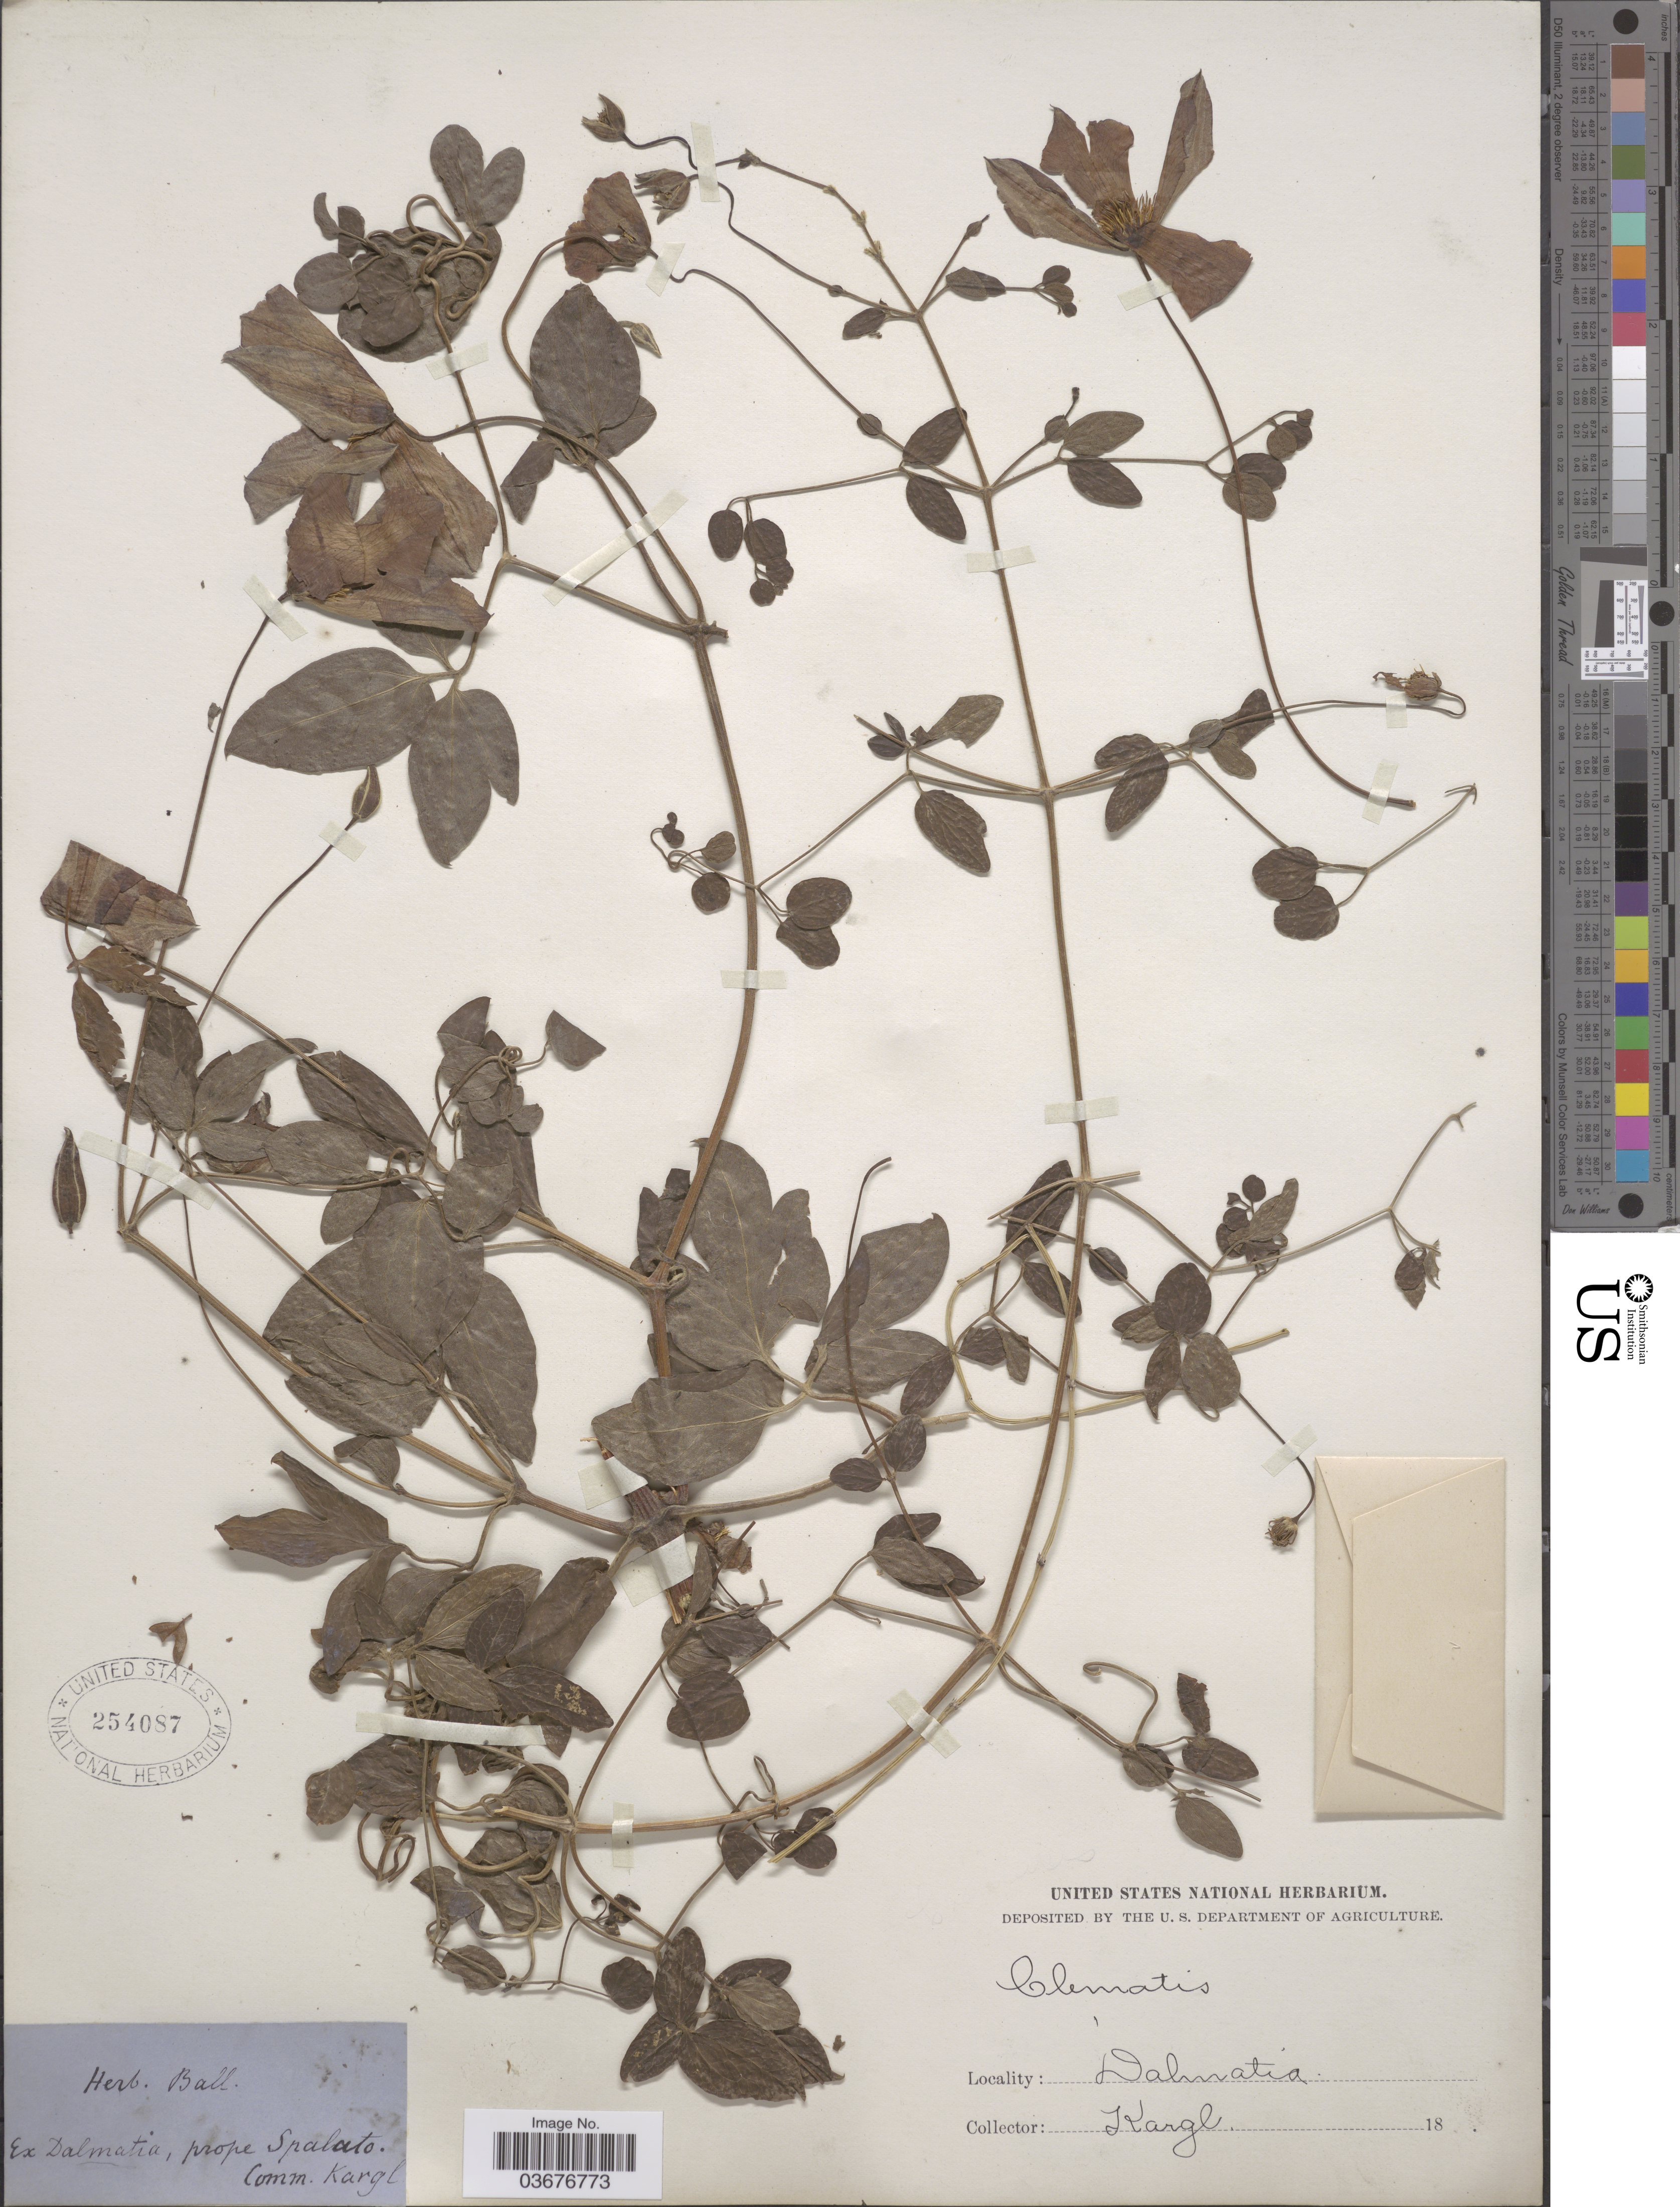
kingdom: Plantae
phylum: Tracheophyta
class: Magnoliopsida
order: Ranunculales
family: Ranunculaceae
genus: Clematis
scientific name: Clematis sp.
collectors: Kargl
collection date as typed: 18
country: Croatia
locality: Ex Dalmatia, prope Spalato.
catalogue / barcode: US 254087